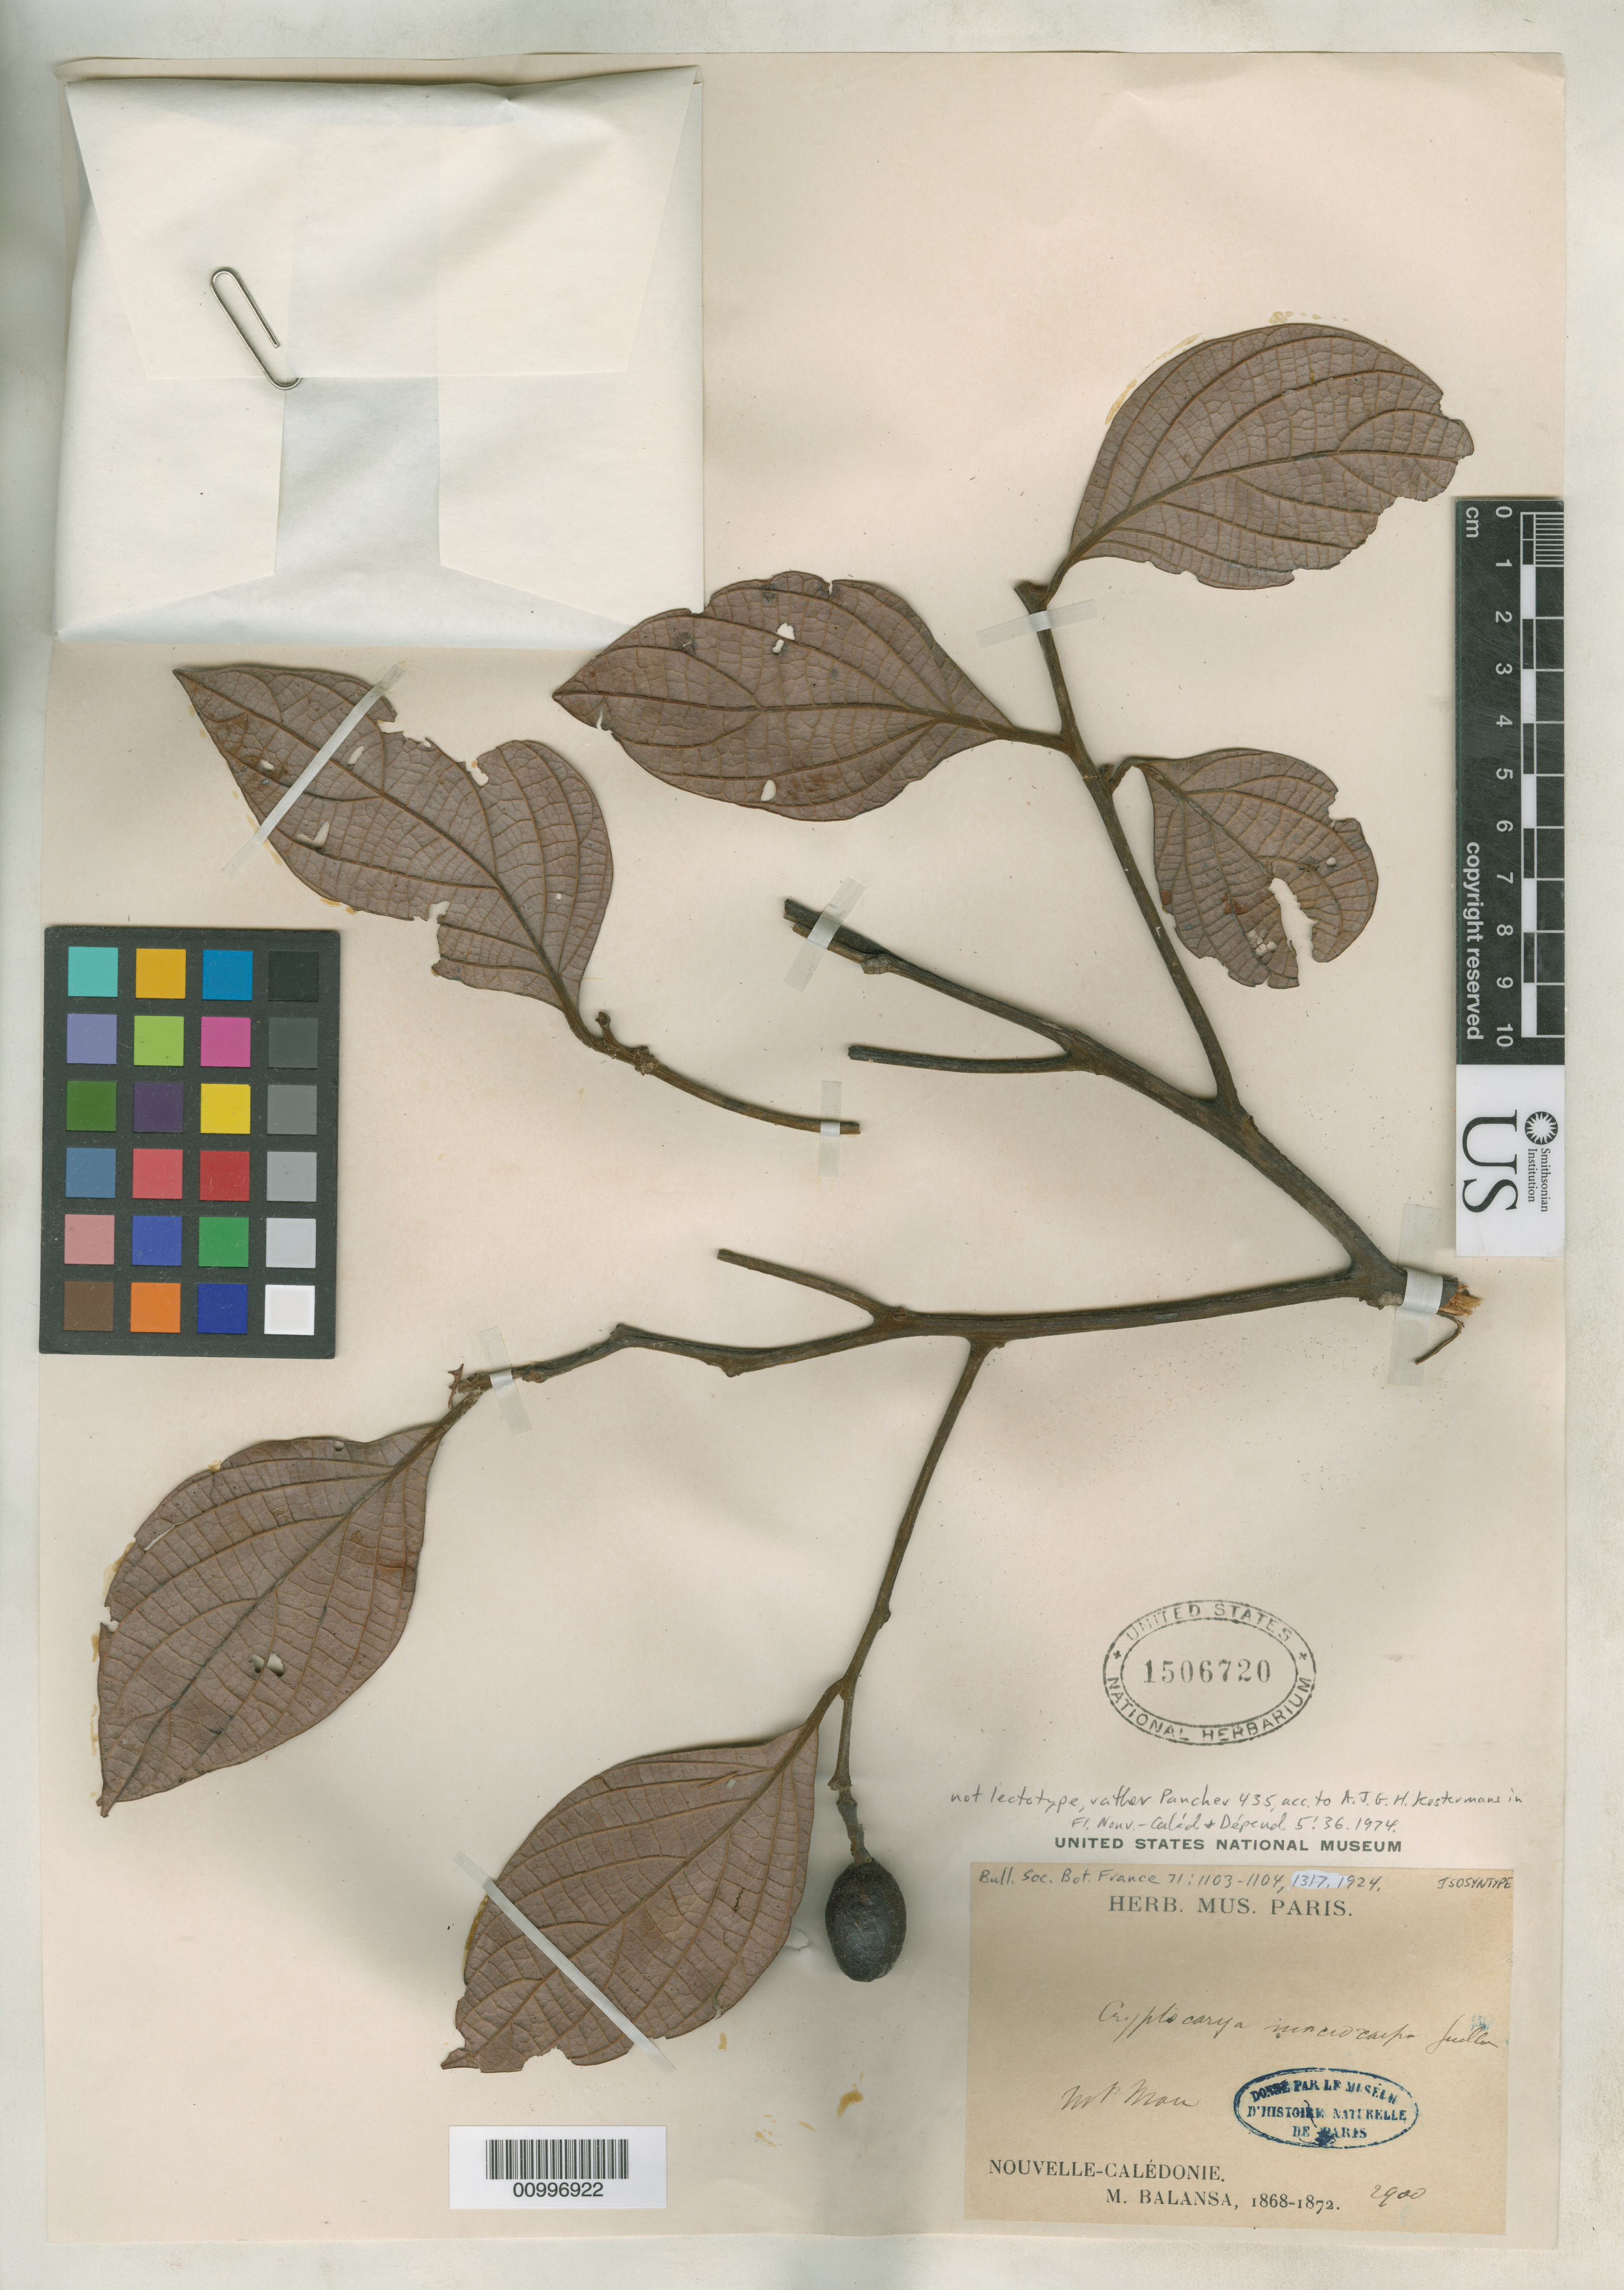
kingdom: Plantae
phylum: Tracheophyta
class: Magnoliopsida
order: Laurales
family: Lauraceae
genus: Cryptocarya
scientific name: Cryptocarya macrocarpa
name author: Guillaumin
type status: Isosyntype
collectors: B. Balansa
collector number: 2900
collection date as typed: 1868 to 1872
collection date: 1868/1872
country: New Caledonia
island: New Caledonia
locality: Mt Mou.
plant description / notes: Collection number may be '2900' or '2400'. Lectotype collection is Pancher 435 acc. to A.J.G.H. Kostermans in Fl. Nouv.-Caled. & Depend. 5:36. 1974.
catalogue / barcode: US 1506720